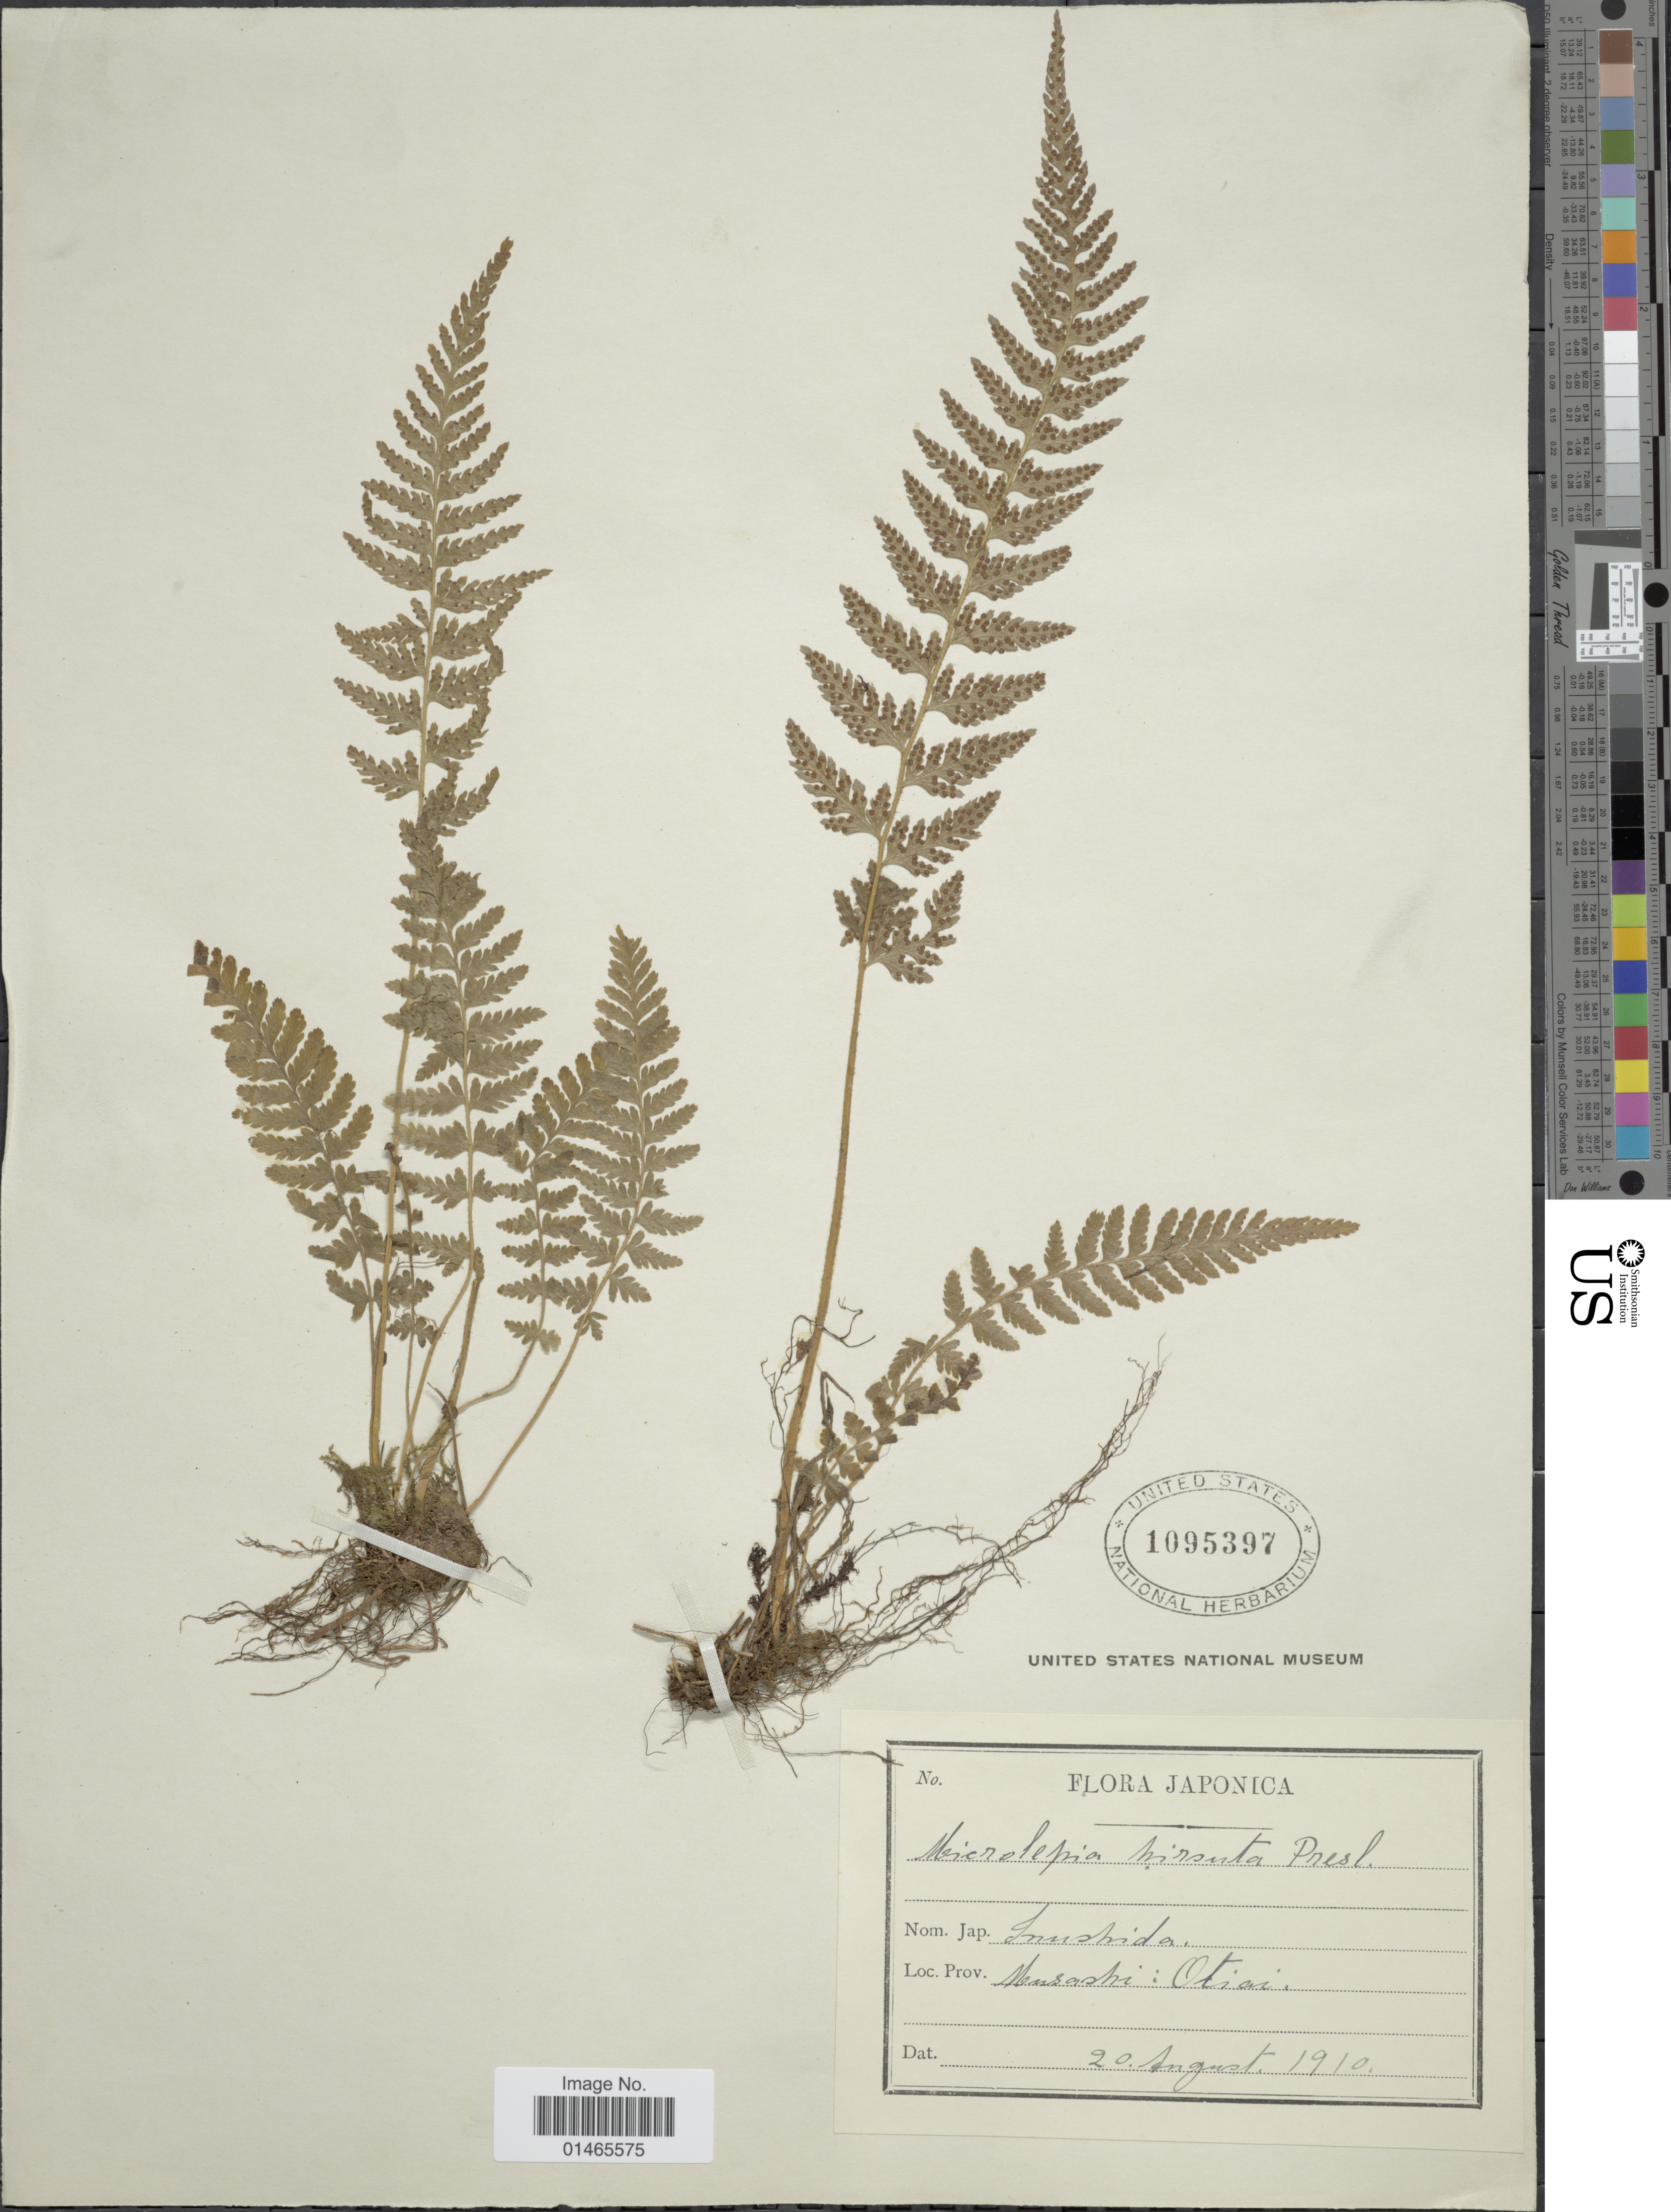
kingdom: Plantae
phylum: Tracheophyta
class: Polypodiopsida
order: Polypodiales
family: Dennstaedtiaceae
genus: Microlepia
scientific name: Microlepia pilosella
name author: (Hook.) T. Moore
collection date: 1910-08-20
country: Japan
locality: Musashi, Otiai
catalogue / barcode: US 1095397